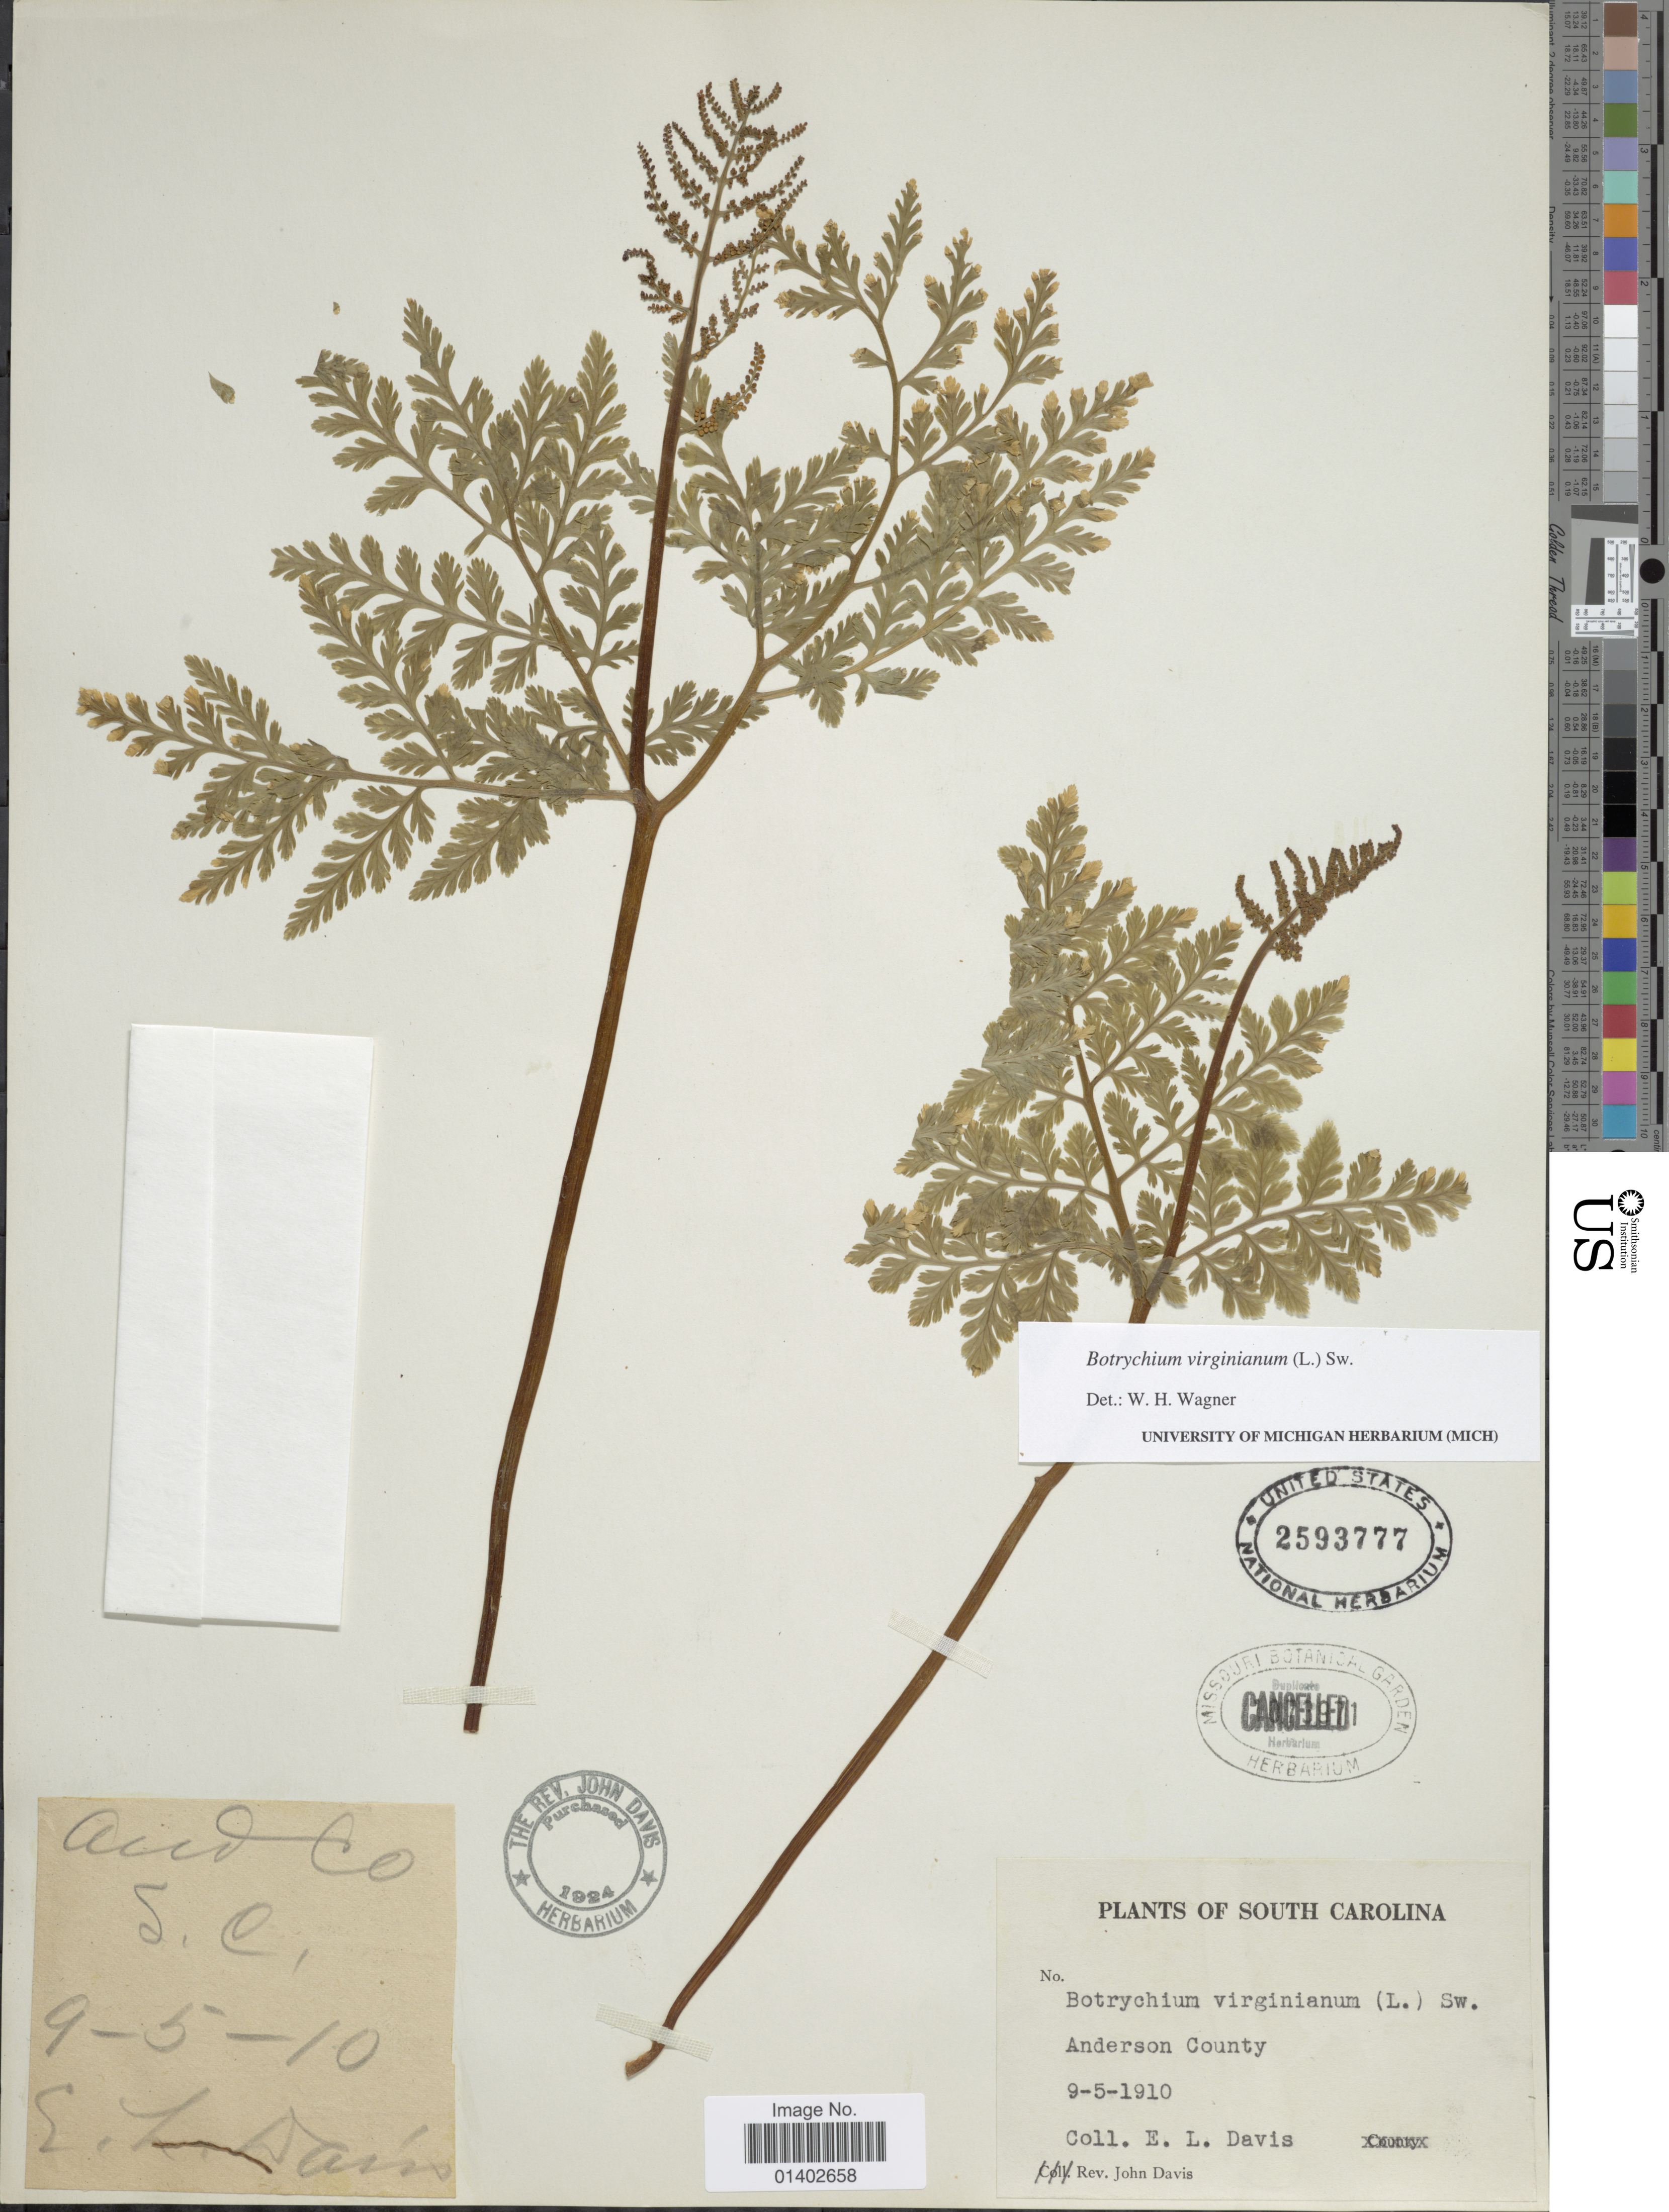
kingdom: Plantae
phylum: Tracheophyta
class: Polypodiopsida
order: Ophioglossales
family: Ophioglossaceae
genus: Botrychium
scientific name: Botrychium virginianum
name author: (L.) Sw.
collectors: E. Davis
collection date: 1910-05-09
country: United States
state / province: South Carolina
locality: Anderson County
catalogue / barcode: US 2593777